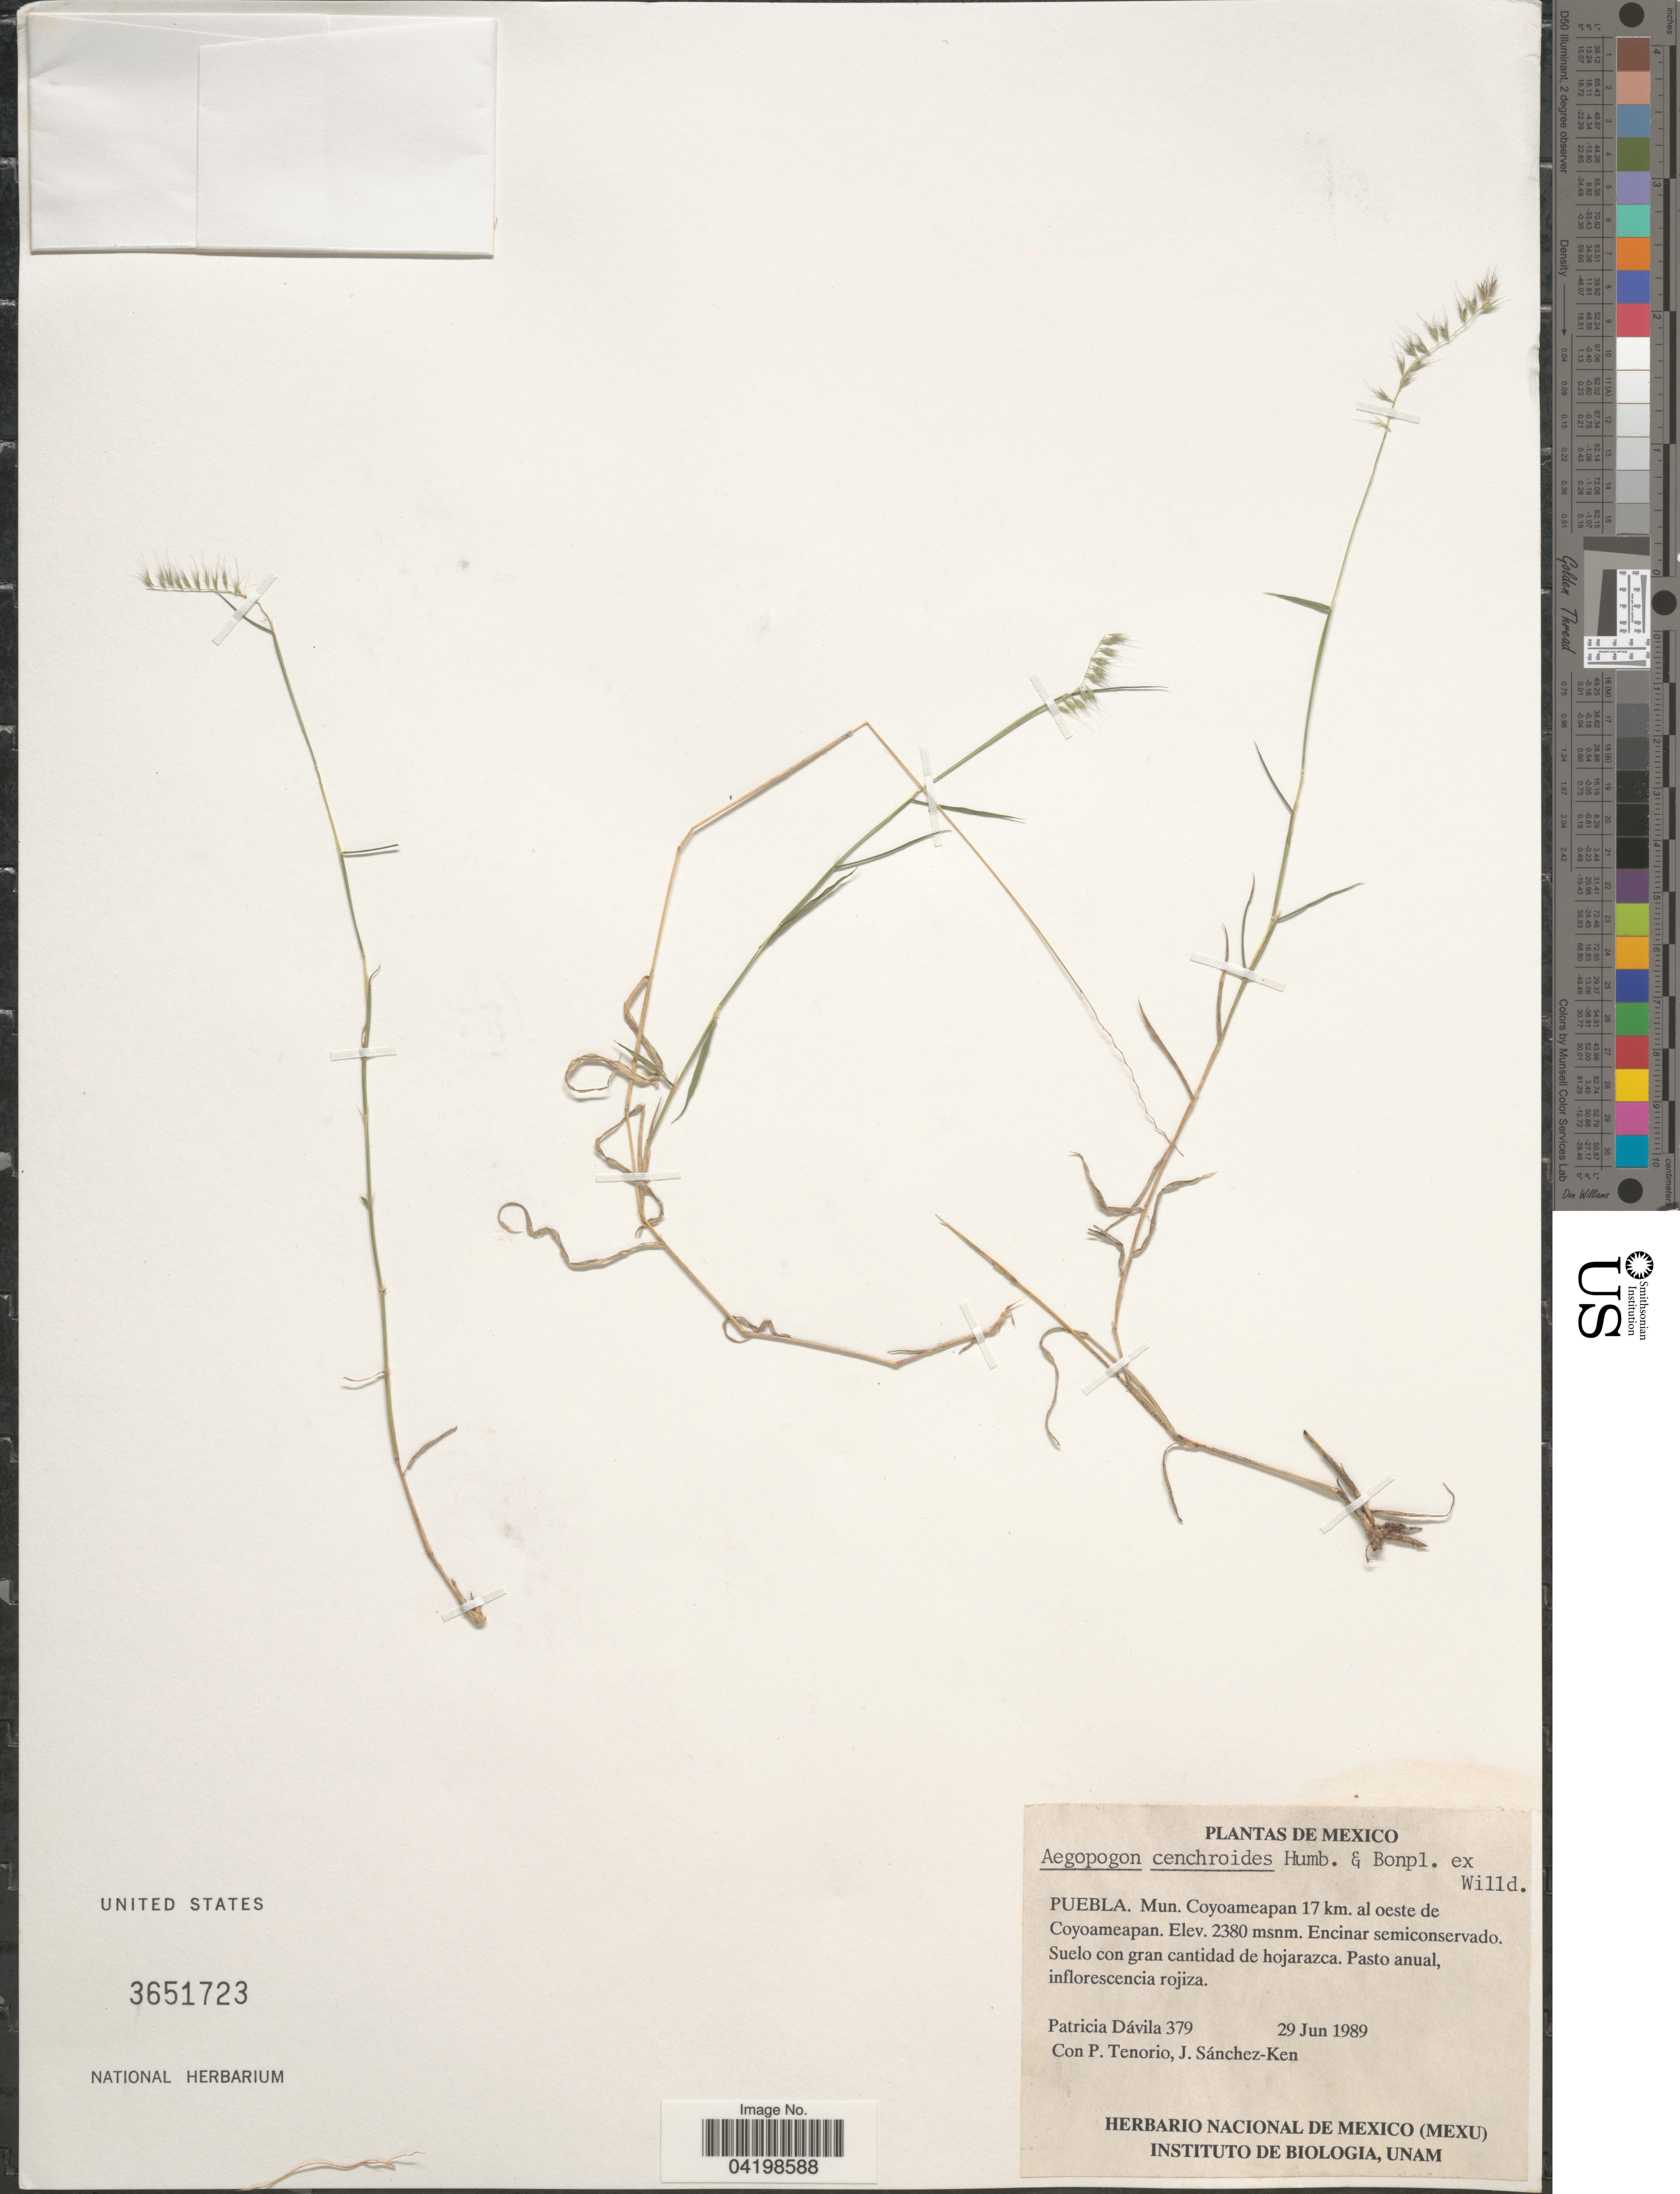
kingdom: Plantae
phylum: Tracheophyta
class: Liliopsida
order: Poales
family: Poaceae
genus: Muhlenbergia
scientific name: Muhlenbergia cenchroides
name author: (Humb. & Bonpl. ex Willd.) P.M. Peterson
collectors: P. Dávila, Tenorio, P. & J. G. Sánchez-Ken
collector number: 379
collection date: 1989-06-29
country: Mexico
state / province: Puebla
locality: Mun. Coyoameapan 17 km. al oeste de Coyoameapan.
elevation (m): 2380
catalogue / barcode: US 3651723